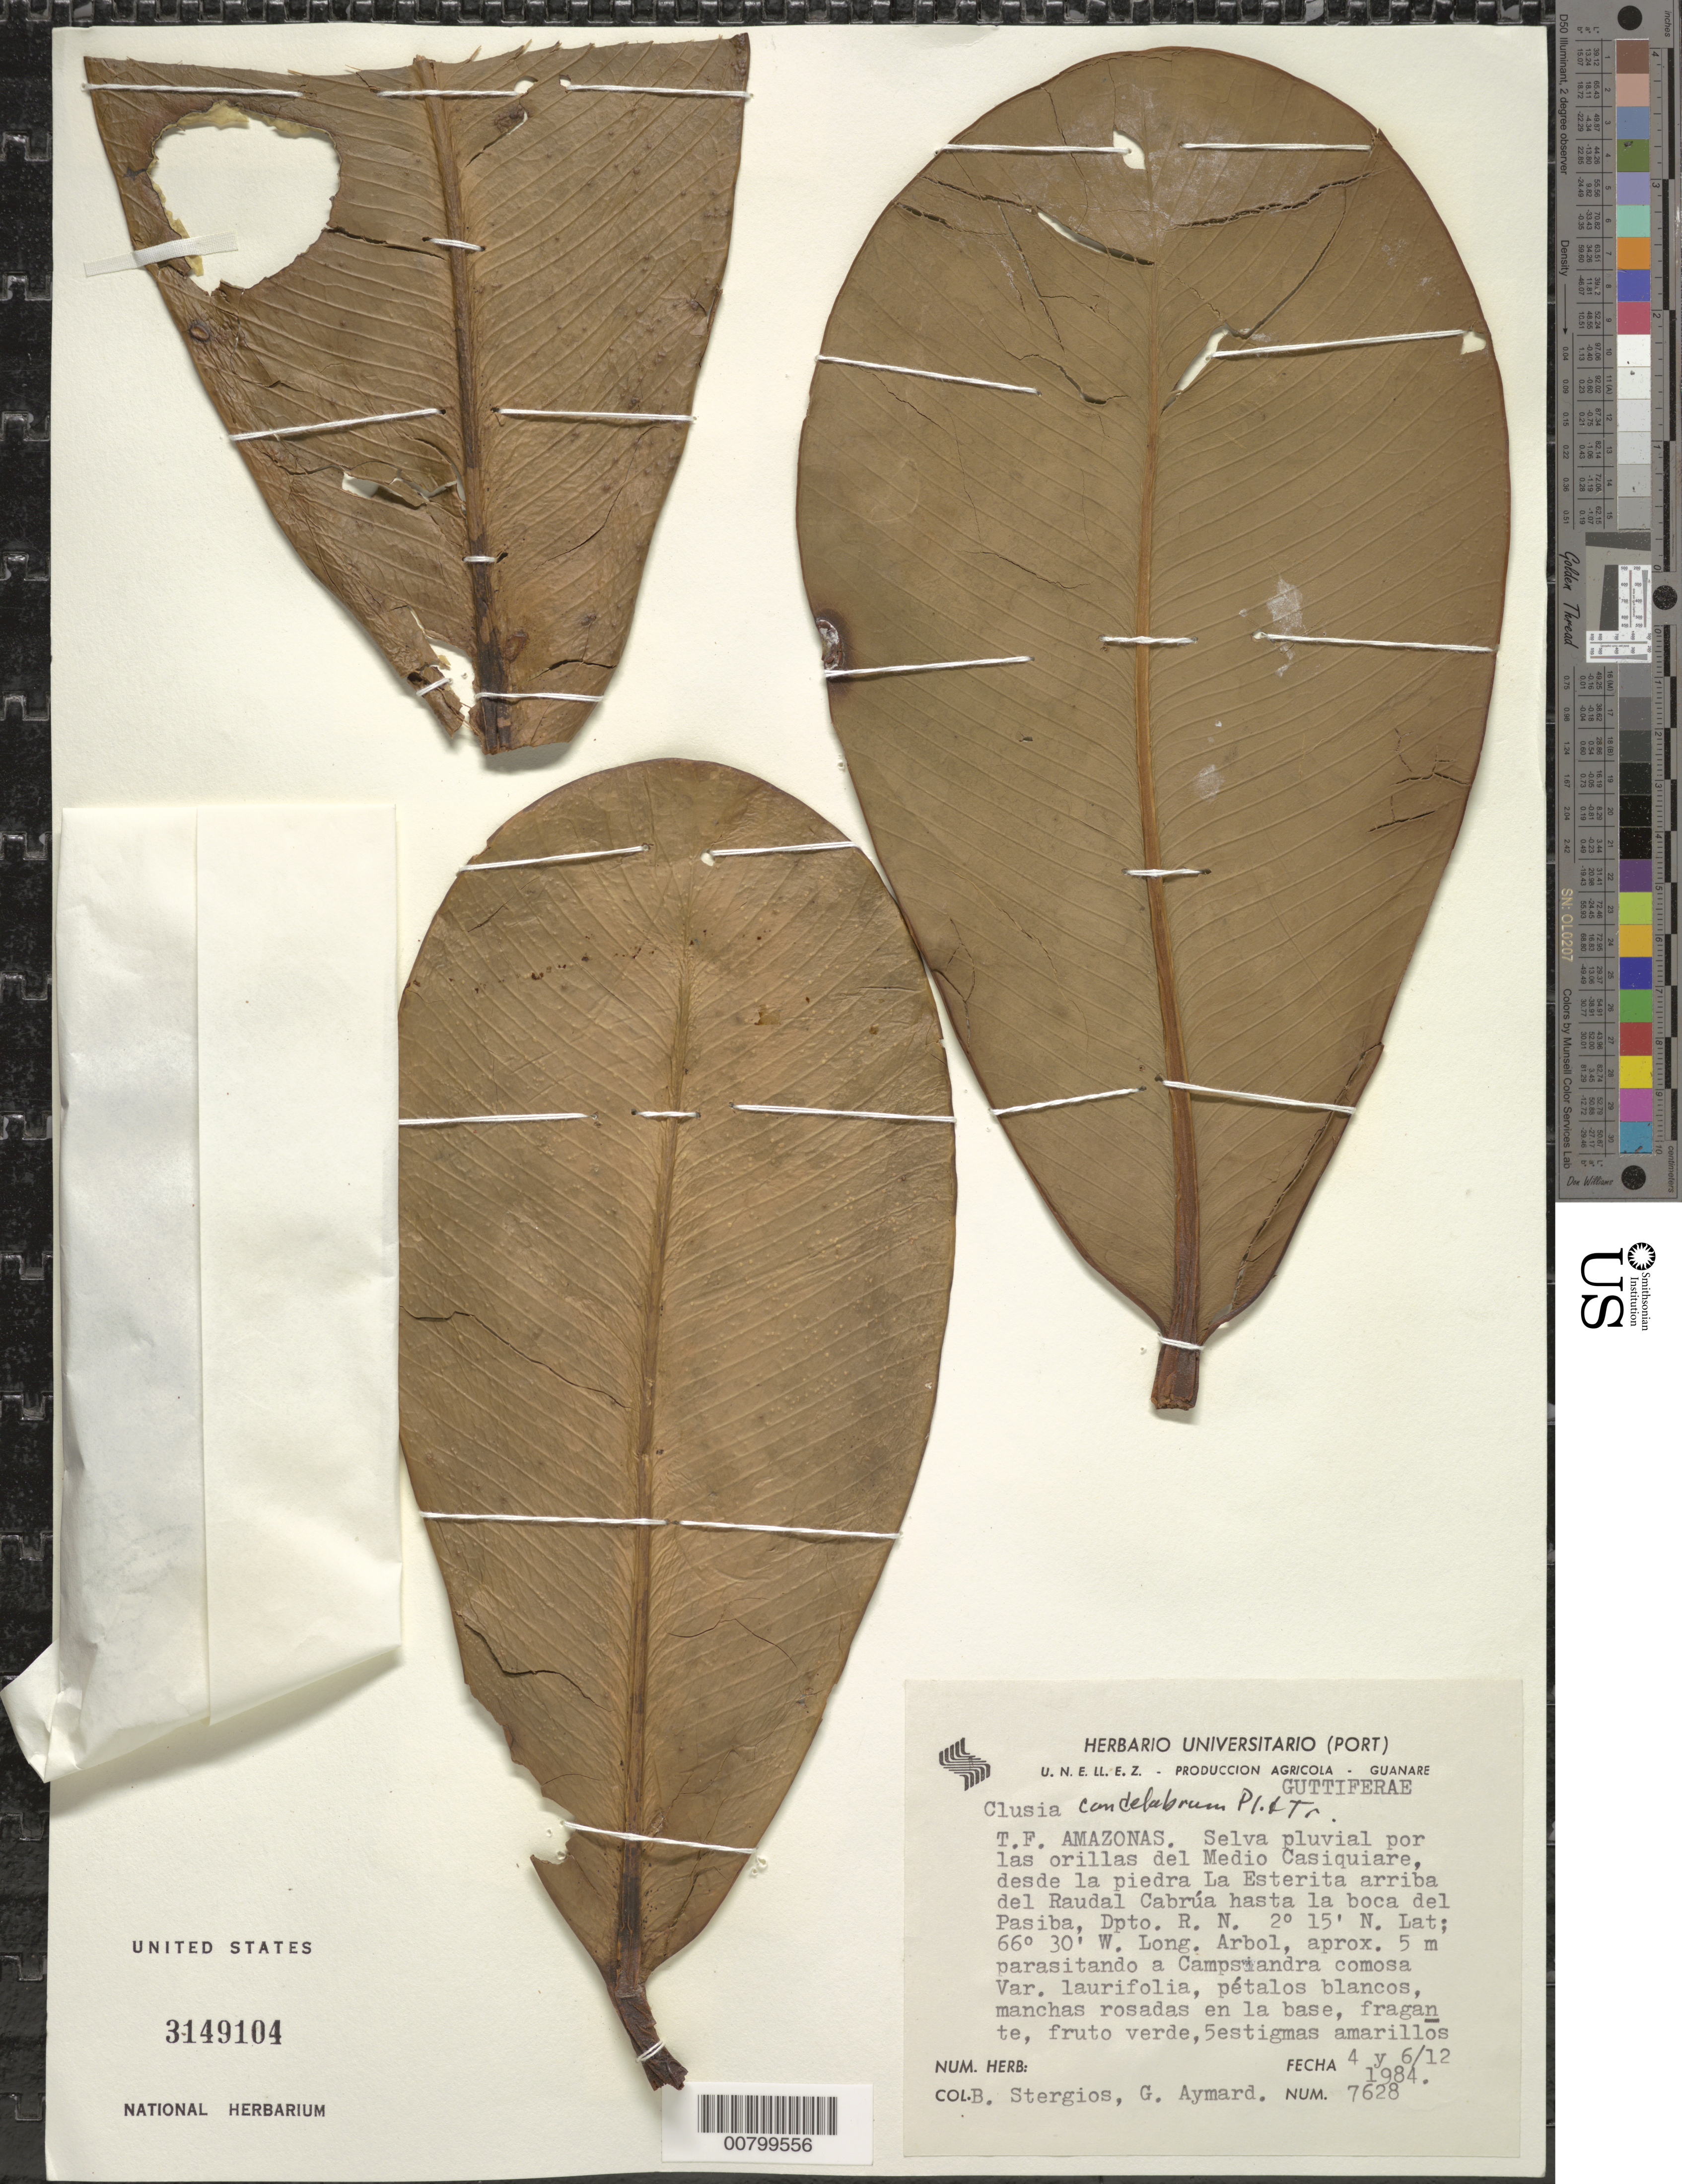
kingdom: Plantae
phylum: Tracheophyta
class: Magnoliopsida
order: Malpighiales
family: Clusiaceae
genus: Clusia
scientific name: Clusia candelabrum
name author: Planch. & Triana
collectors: B. G. Stergios & G. A. Aymard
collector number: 7628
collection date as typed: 4-Dec-84 and 6-Dec-84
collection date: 1984-12-04,1984-12-06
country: Venezuela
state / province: Amazonas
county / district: Río Negro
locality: Medio Casiquiare, desde la piedra La Esterita arriba del Raudal Cabrùa hasta la boca del Pasiba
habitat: Selva pluvial por las orillas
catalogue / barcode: US 3149104